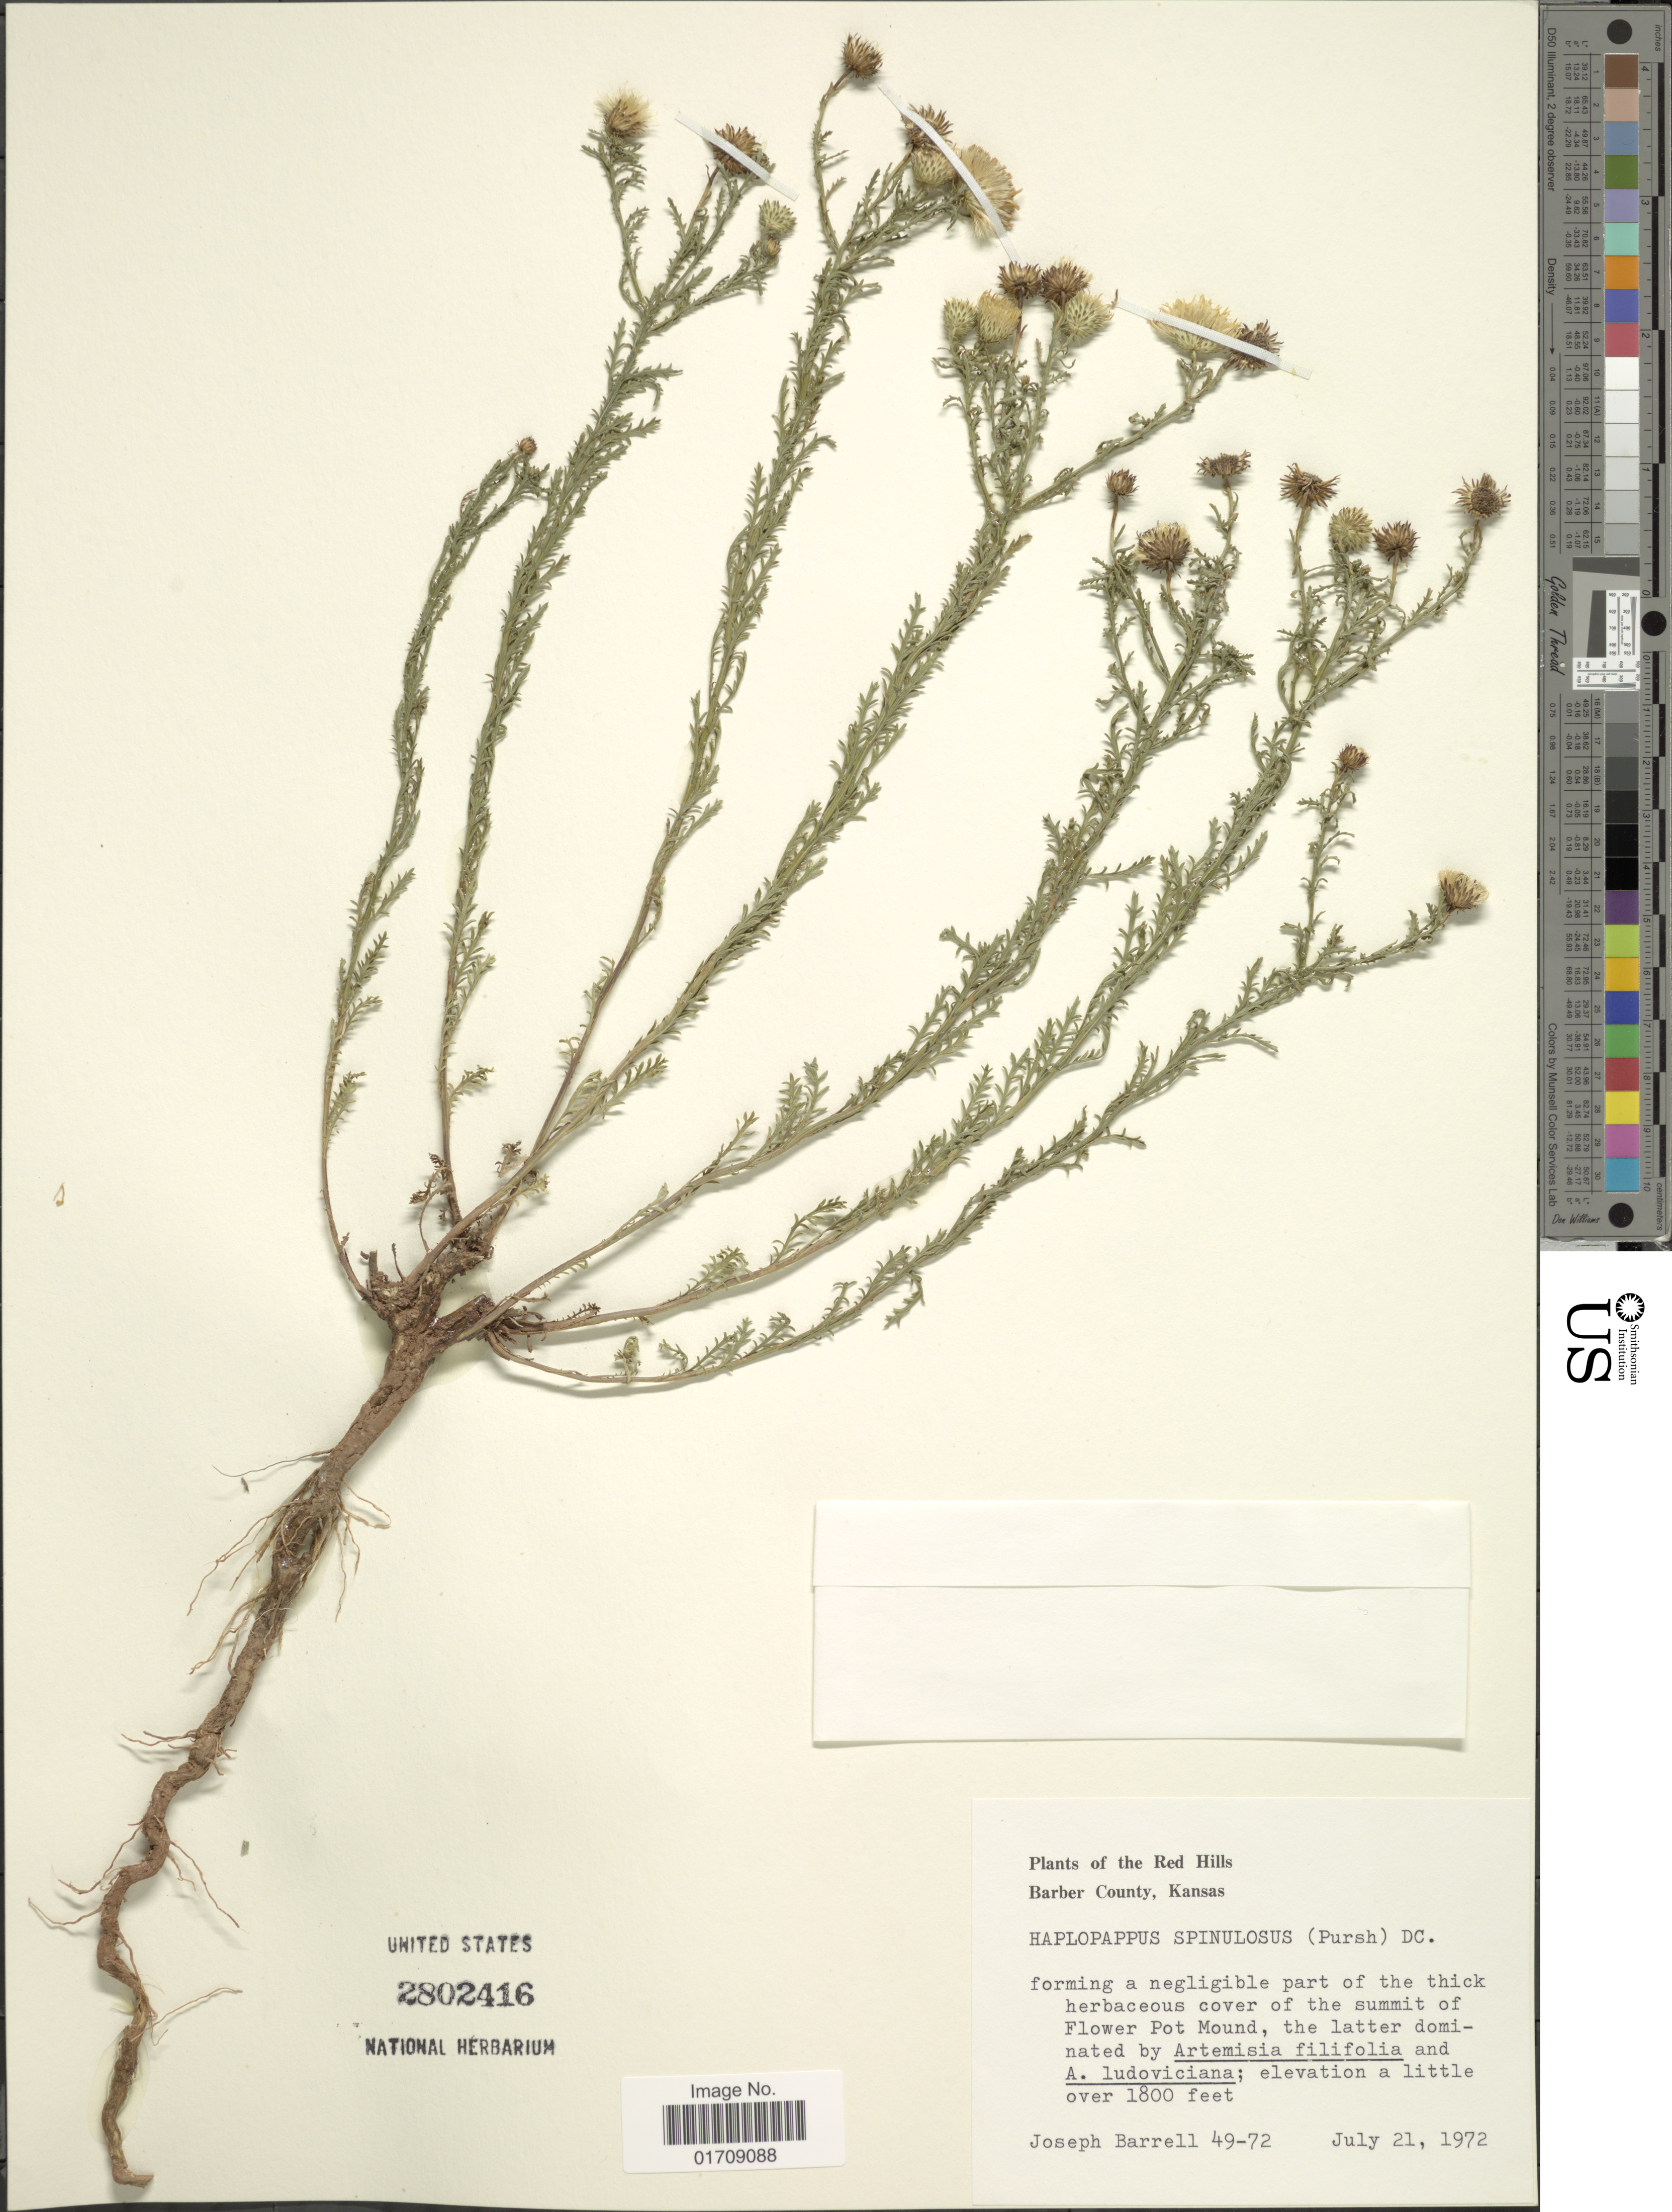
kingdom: Plantae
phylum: Tracheophyta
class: Magnoliopsida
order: Asterales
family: Asteraceae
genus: Machaeranthera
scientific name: Machaeranthera pinnata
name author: (Nutt.) Shinners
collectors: J. Barrell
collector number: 49-72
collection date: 1972-07-21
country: United States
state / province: Kansas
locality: Red Hills, Barber County, summit of Flower Pot Mound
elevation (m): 549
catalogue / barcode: US 2802416